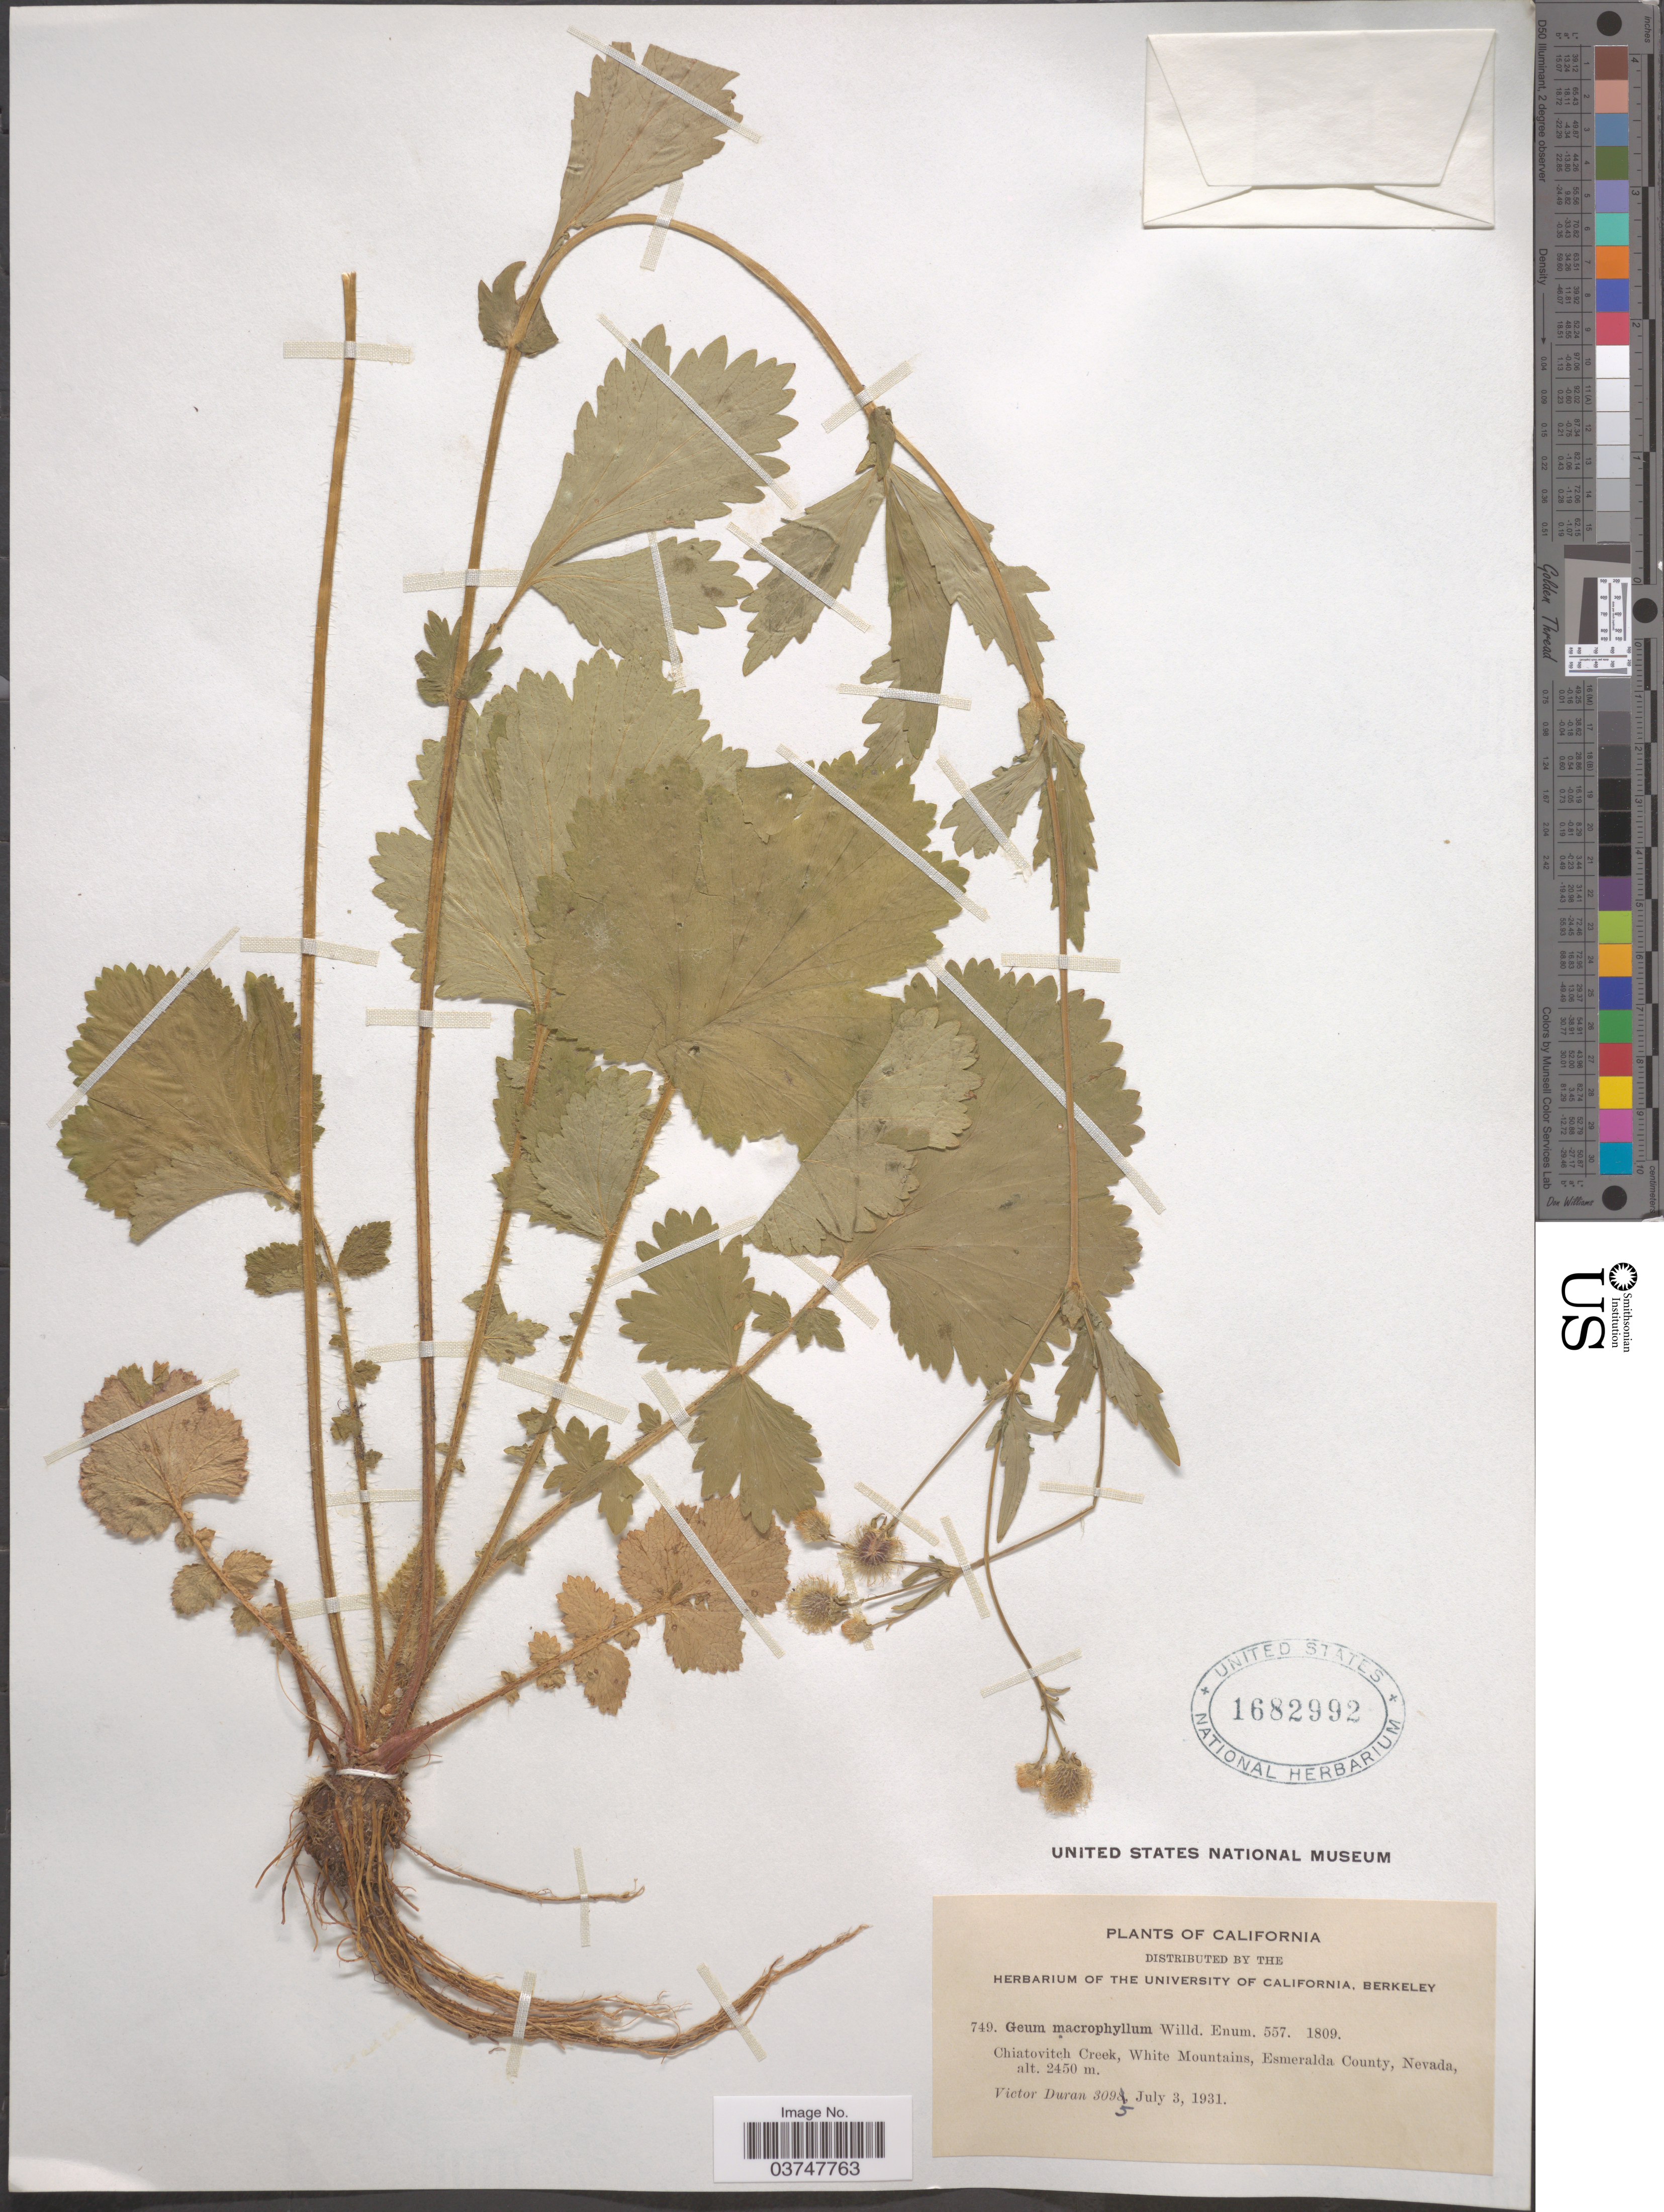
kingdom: Plantae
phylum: Tracheophyta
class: Magnoliopsida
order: Rosales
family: Rosaceae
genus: Geum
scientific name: Geum macrophyllum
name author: Willd.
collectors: V. Duran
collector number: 3095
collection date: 1931-07-03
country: United States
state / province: California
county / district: El Dorado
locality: Chiatovitch Creek, White Mountains, Esmeralda County.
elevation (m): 2450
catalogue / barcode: US 1682992